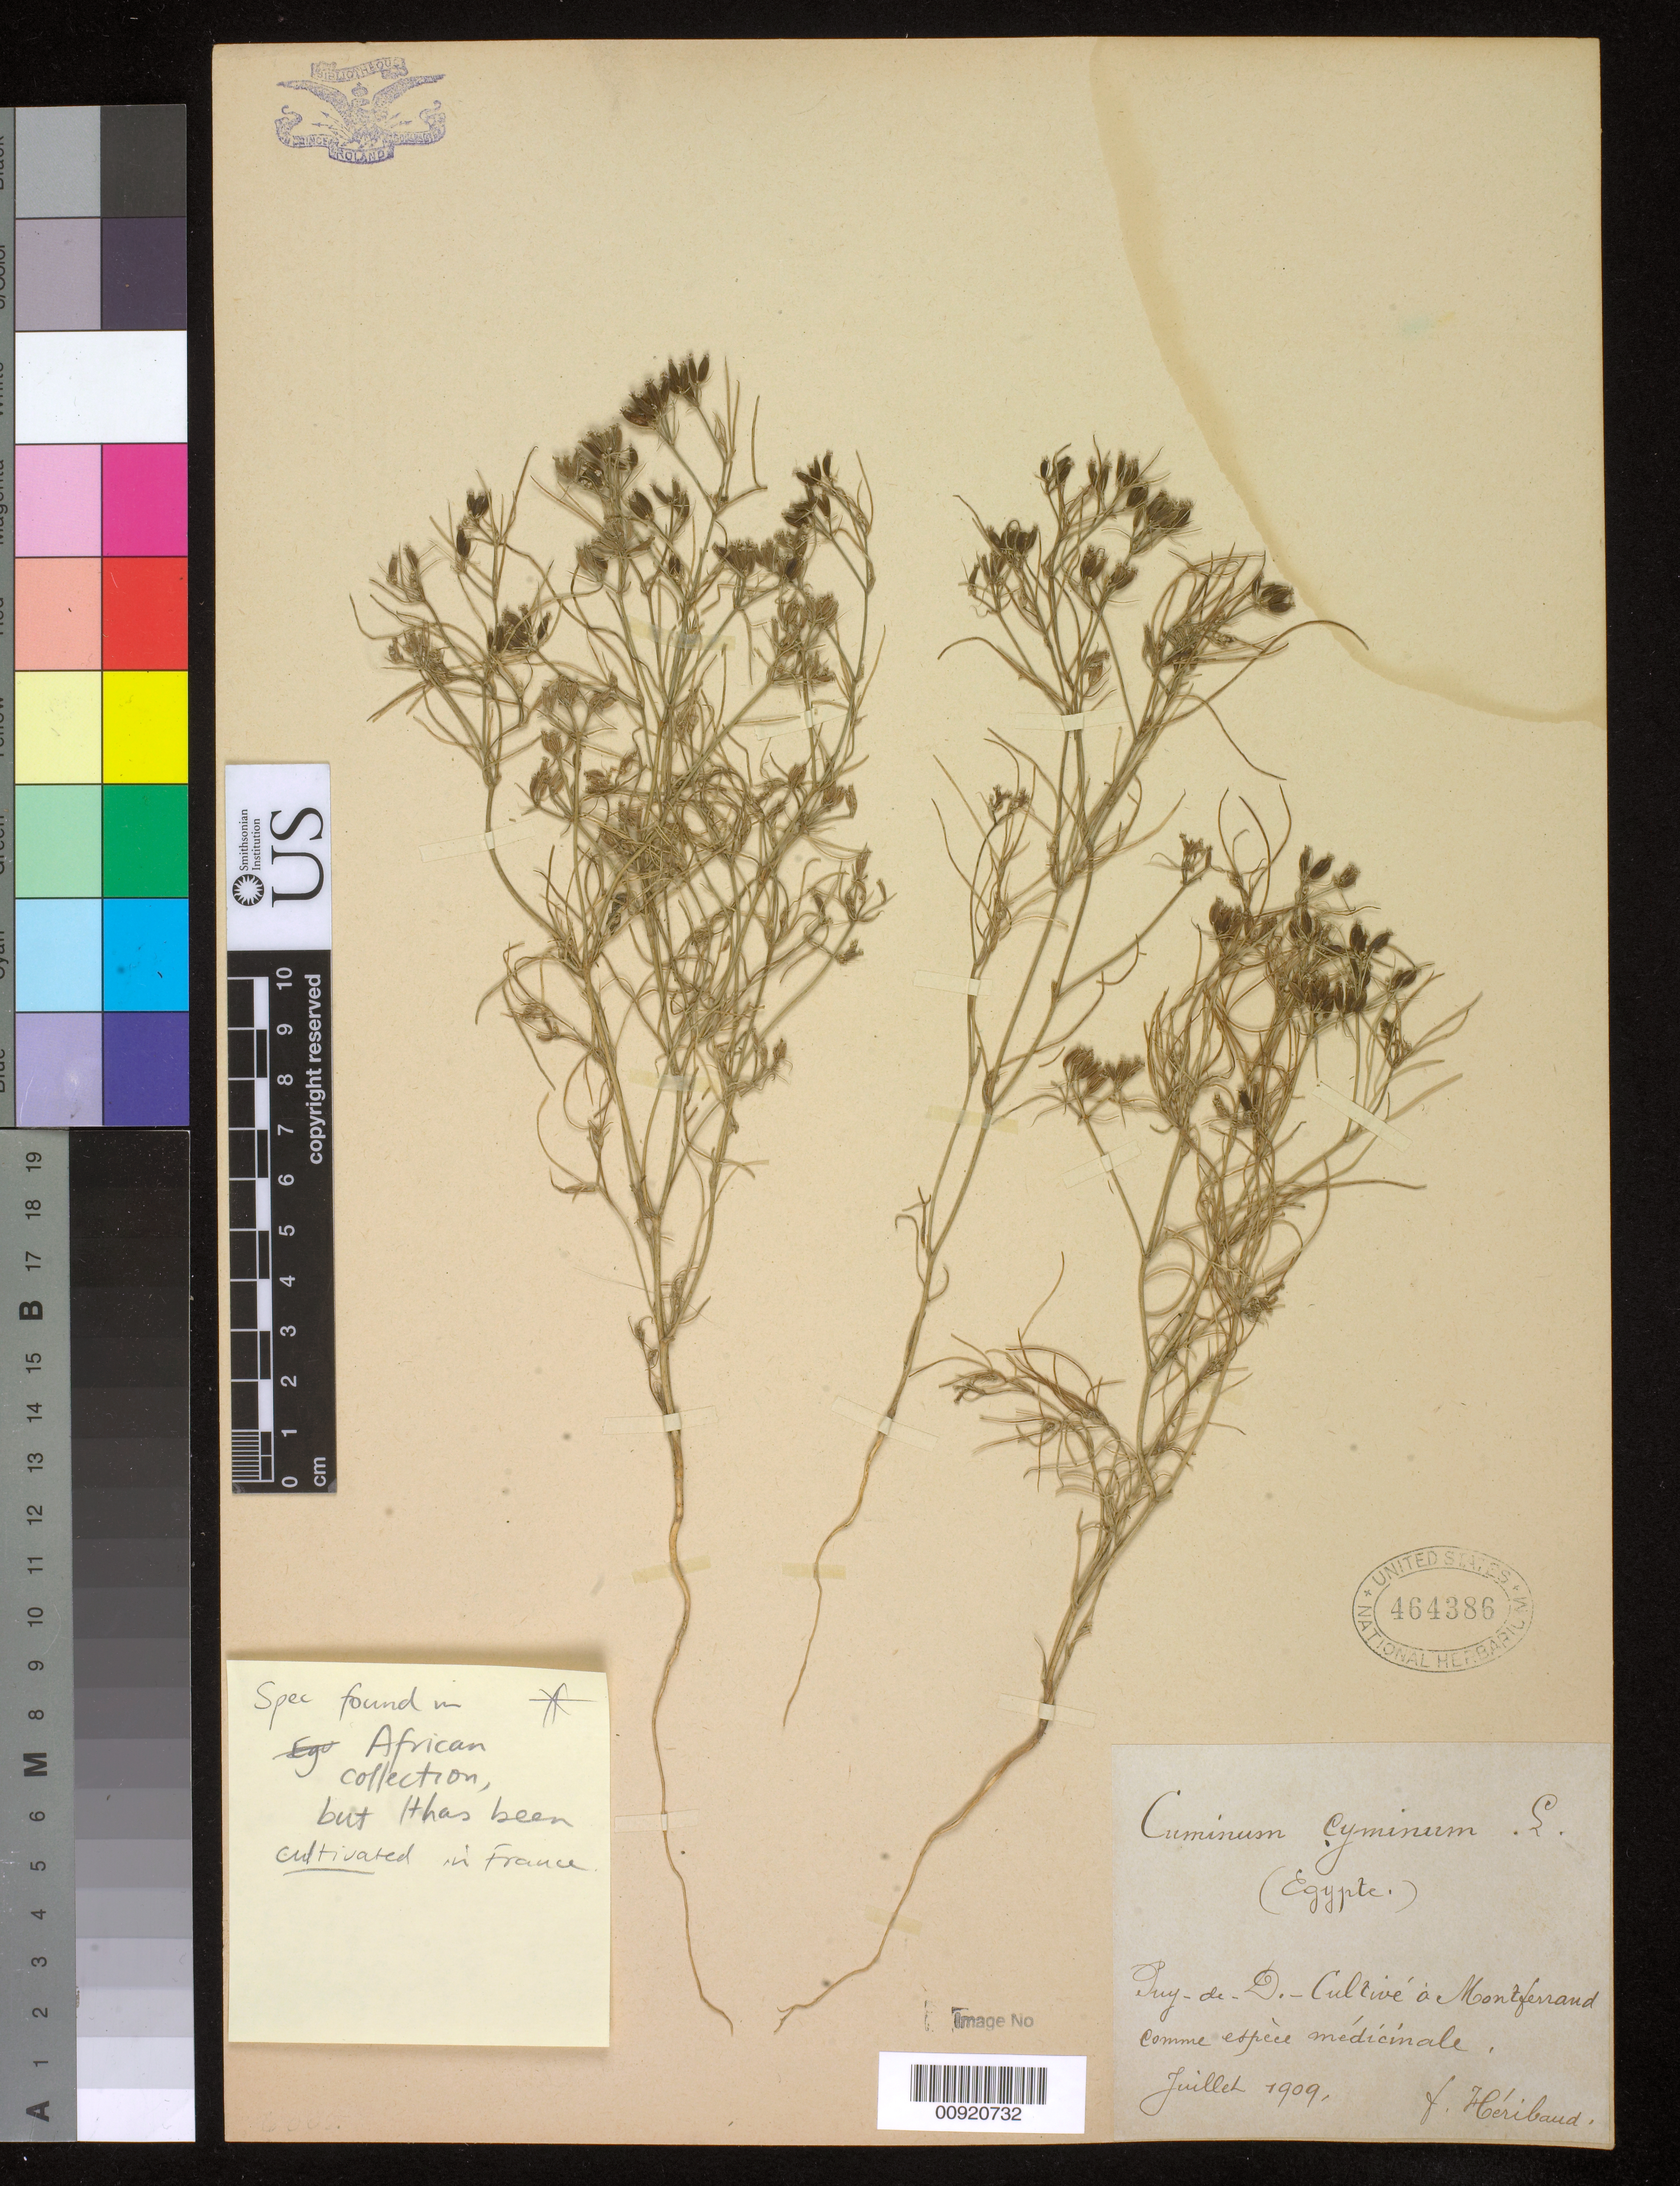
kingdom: Plantae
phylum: Tracheophyta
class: Magnoliopsida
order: Apiales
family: Apiaceae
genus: Cuminum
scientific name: Cuminum cyminum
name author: L.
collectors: Heribaud, J.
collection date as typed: Jul 1909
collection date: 1909-07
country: France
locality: Gy de D. Cultivé à Montferraud comme espéce medicinale. [seed from Egypt]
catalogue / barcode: US 464386